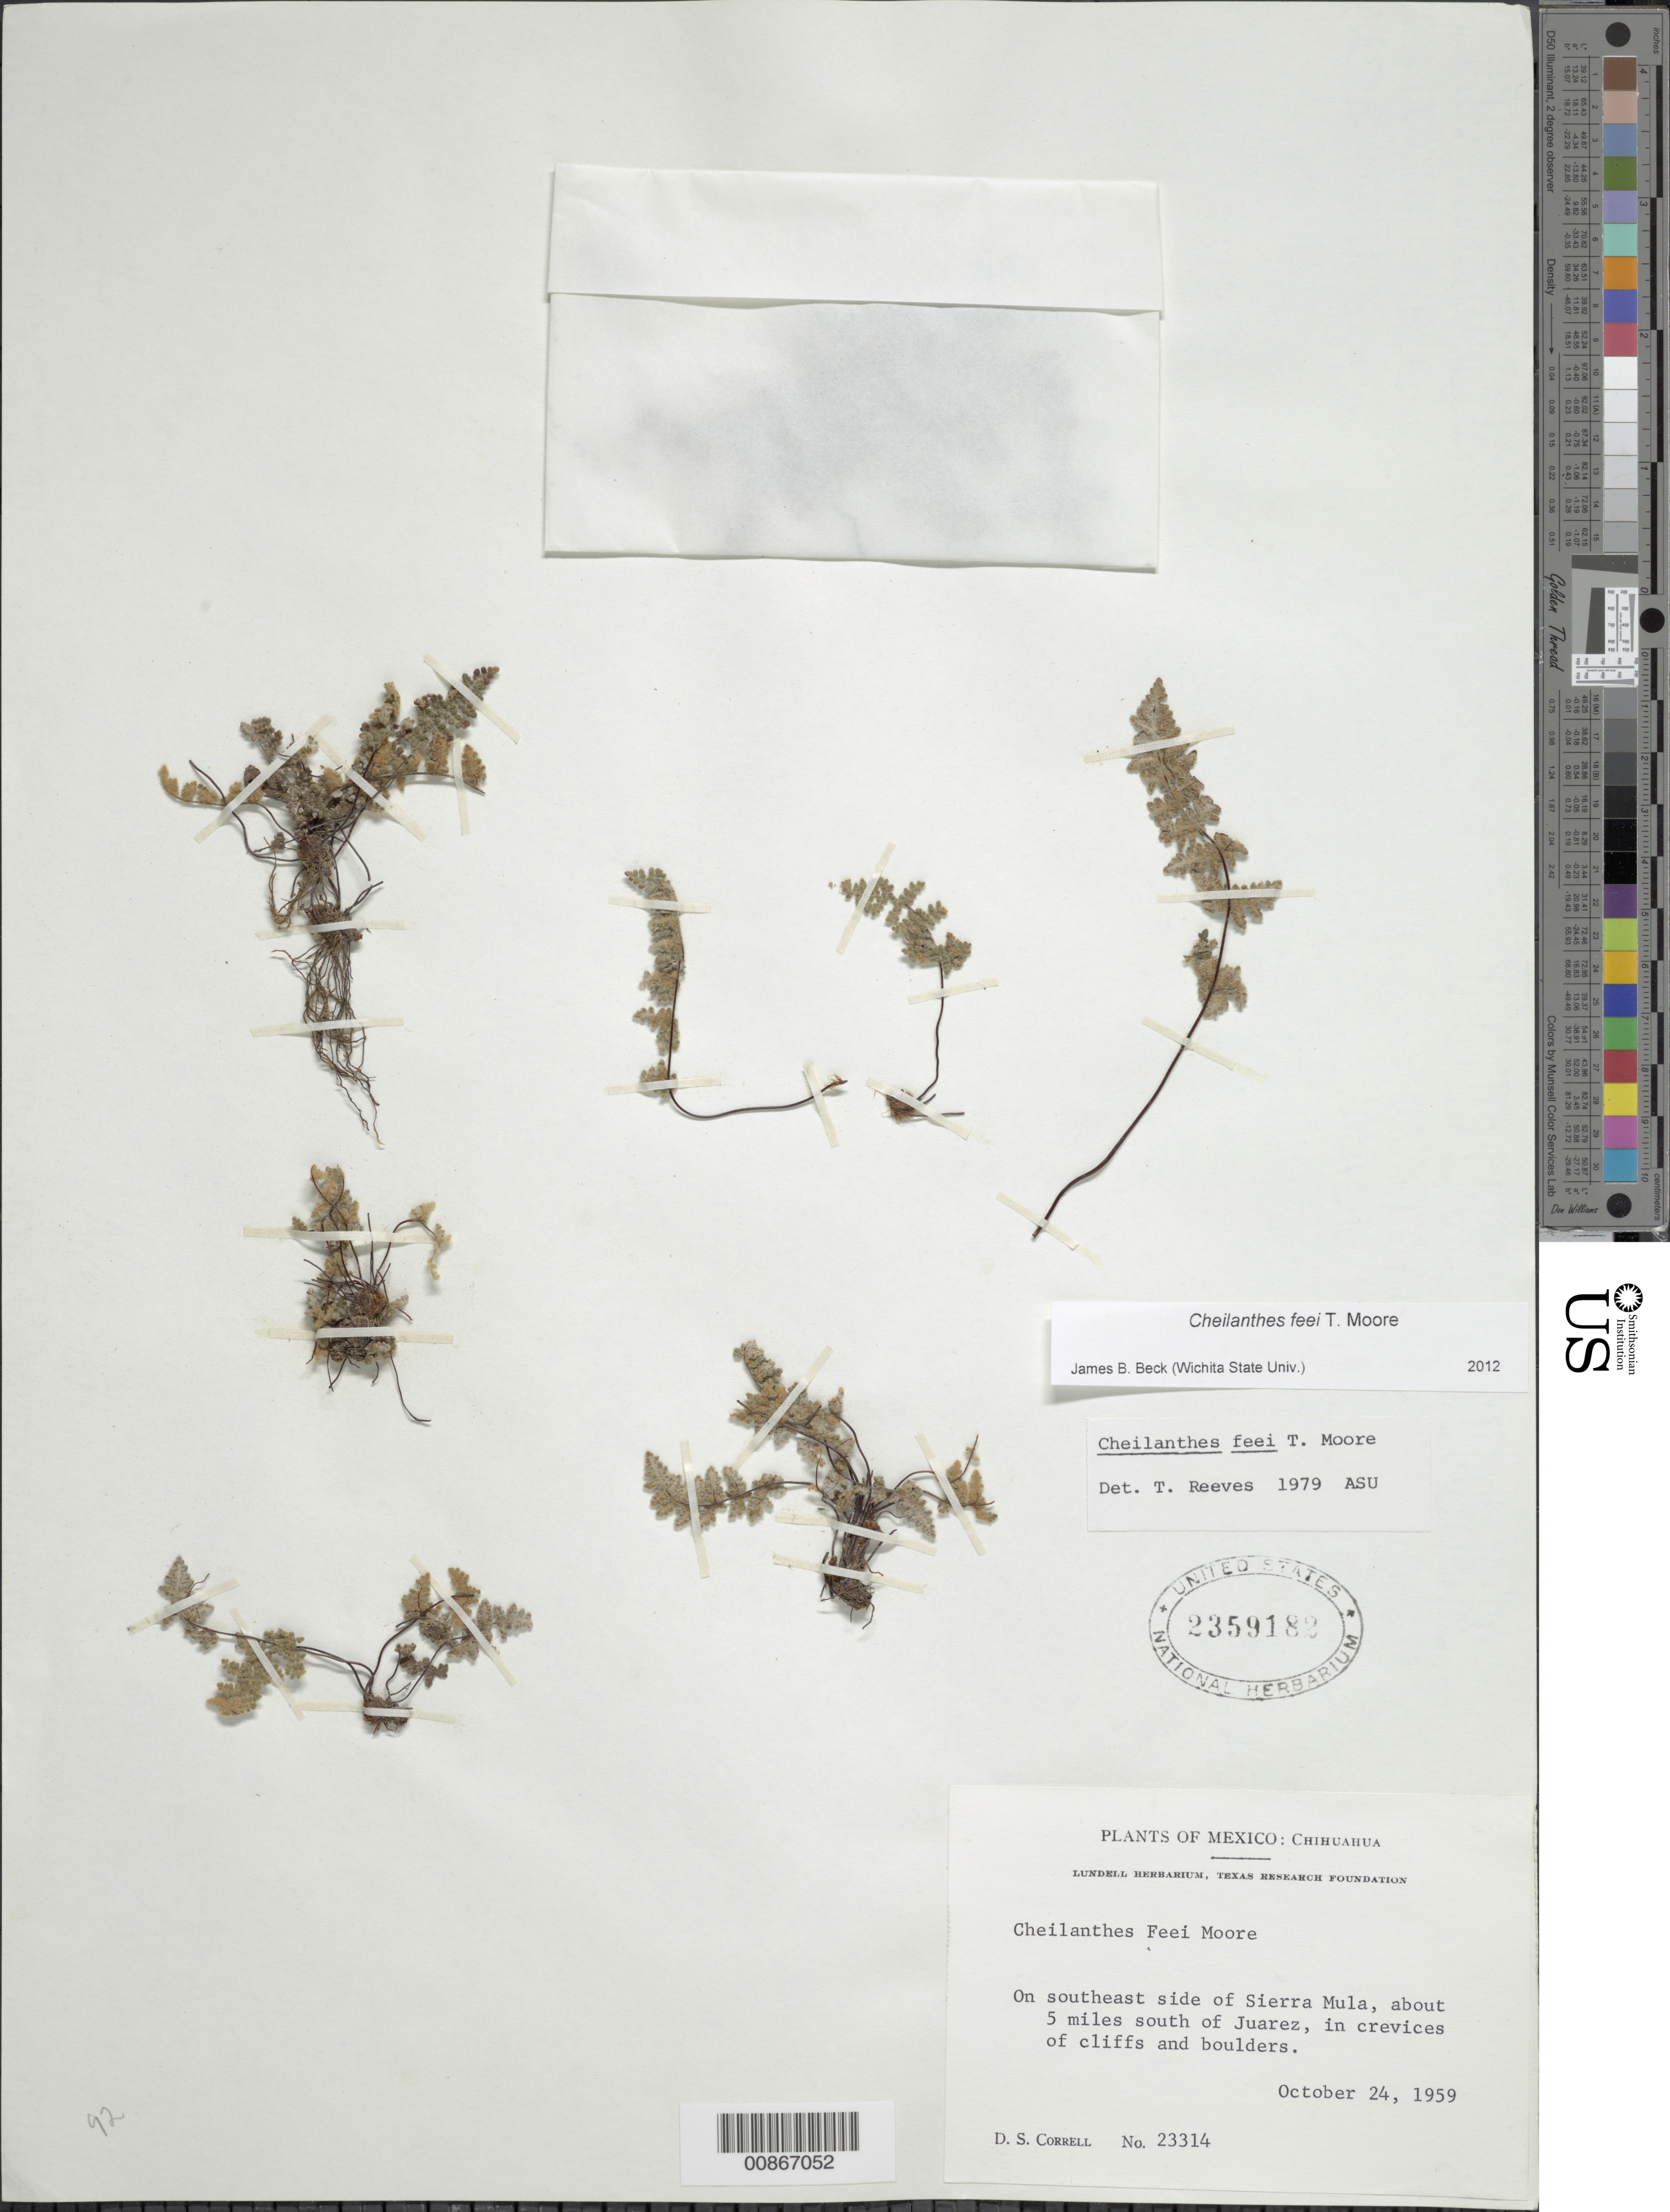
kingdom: Plantae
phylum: Tracheophyta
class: Polypodiopsida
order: Polypodiales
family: Pteridaceae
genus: Cheilanthes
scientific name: Cheilanthes gracilis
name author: (Fée) Mett. ex Riehl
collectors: D. S. Correll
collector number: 23314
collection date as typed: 24 Oct 1959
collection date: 1959-10-24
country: Mexico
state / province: Chihuahua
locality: On southeast side of Sierra Mula, about 5 miles south of Juárez.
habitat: In crevices of cliffs and boulders.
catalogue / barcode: US 2359182